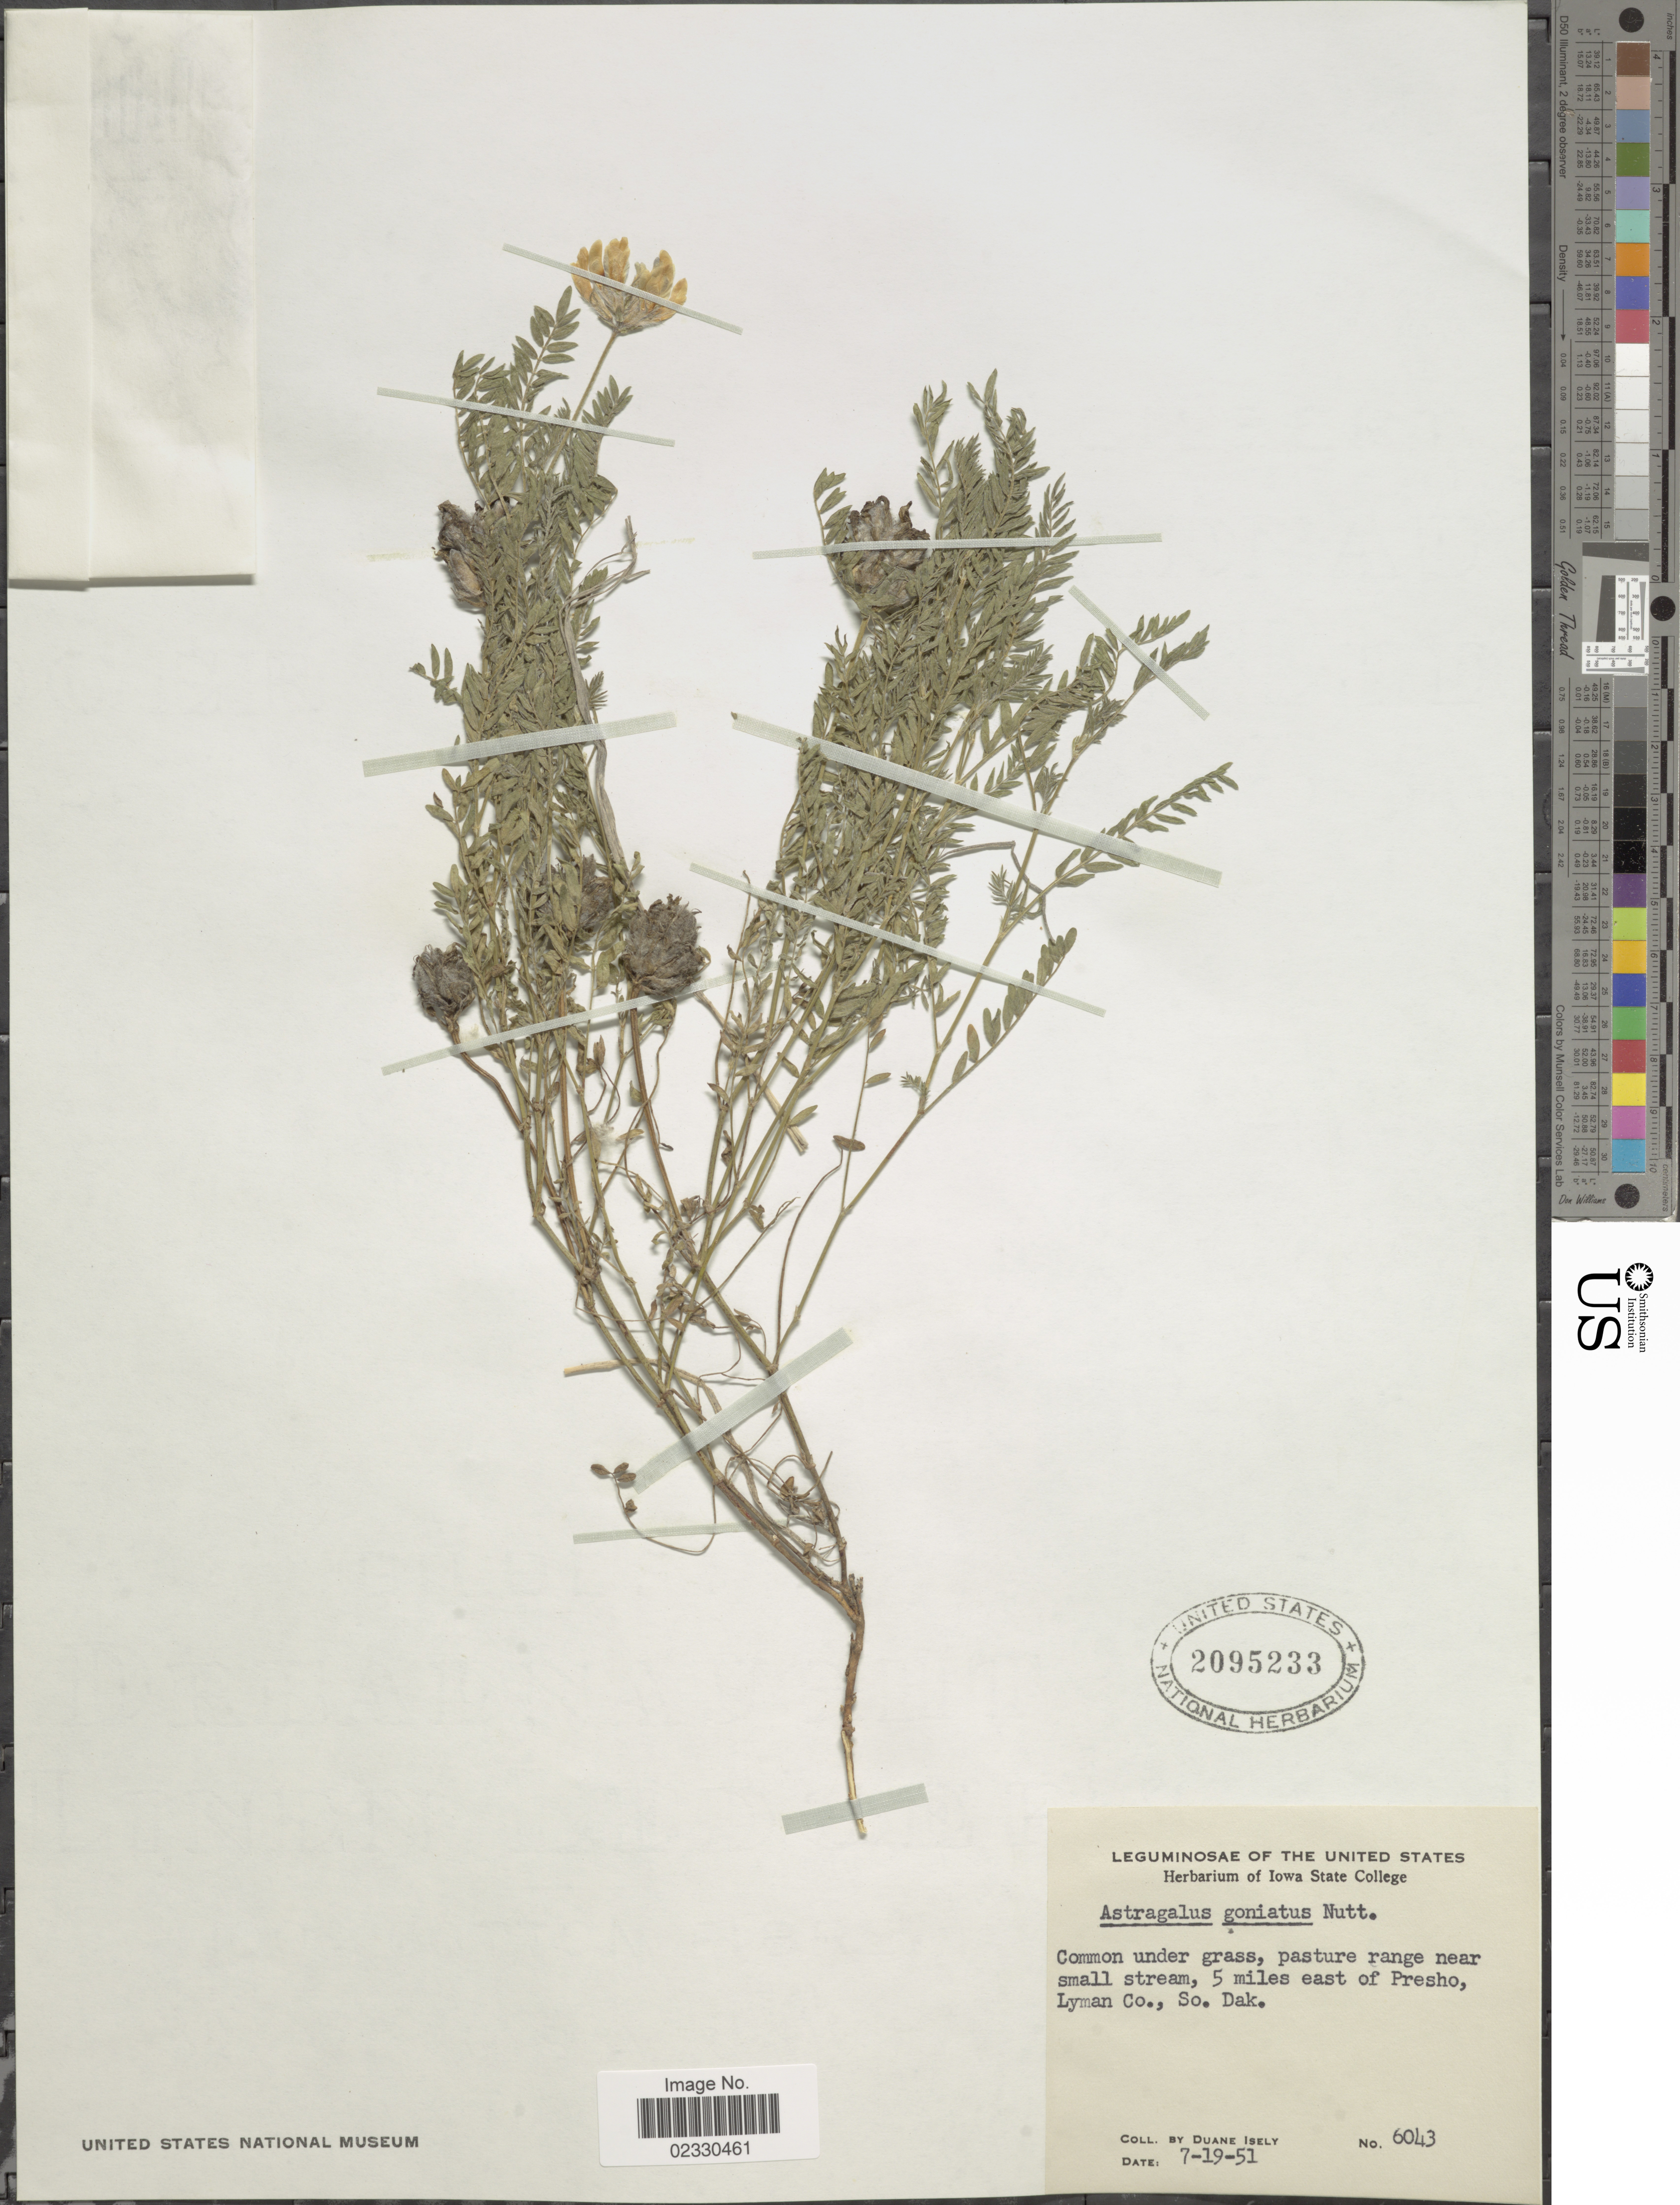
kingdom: Plantae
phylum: Tracheophyta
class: Magnoliopsida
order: Fabales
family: Fabaceae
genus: Astragalus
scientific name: Astragalus dasyglottis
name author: DC.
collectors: D. Isely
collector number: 6043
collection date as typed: Transcribed d/m/y: 19/7/51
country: United States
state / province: South Dakota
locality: Common under grass, pasturel range knear small stream, 5 miles east of Presho, Lyman Co., So. Dak.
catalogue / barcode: US 2095233